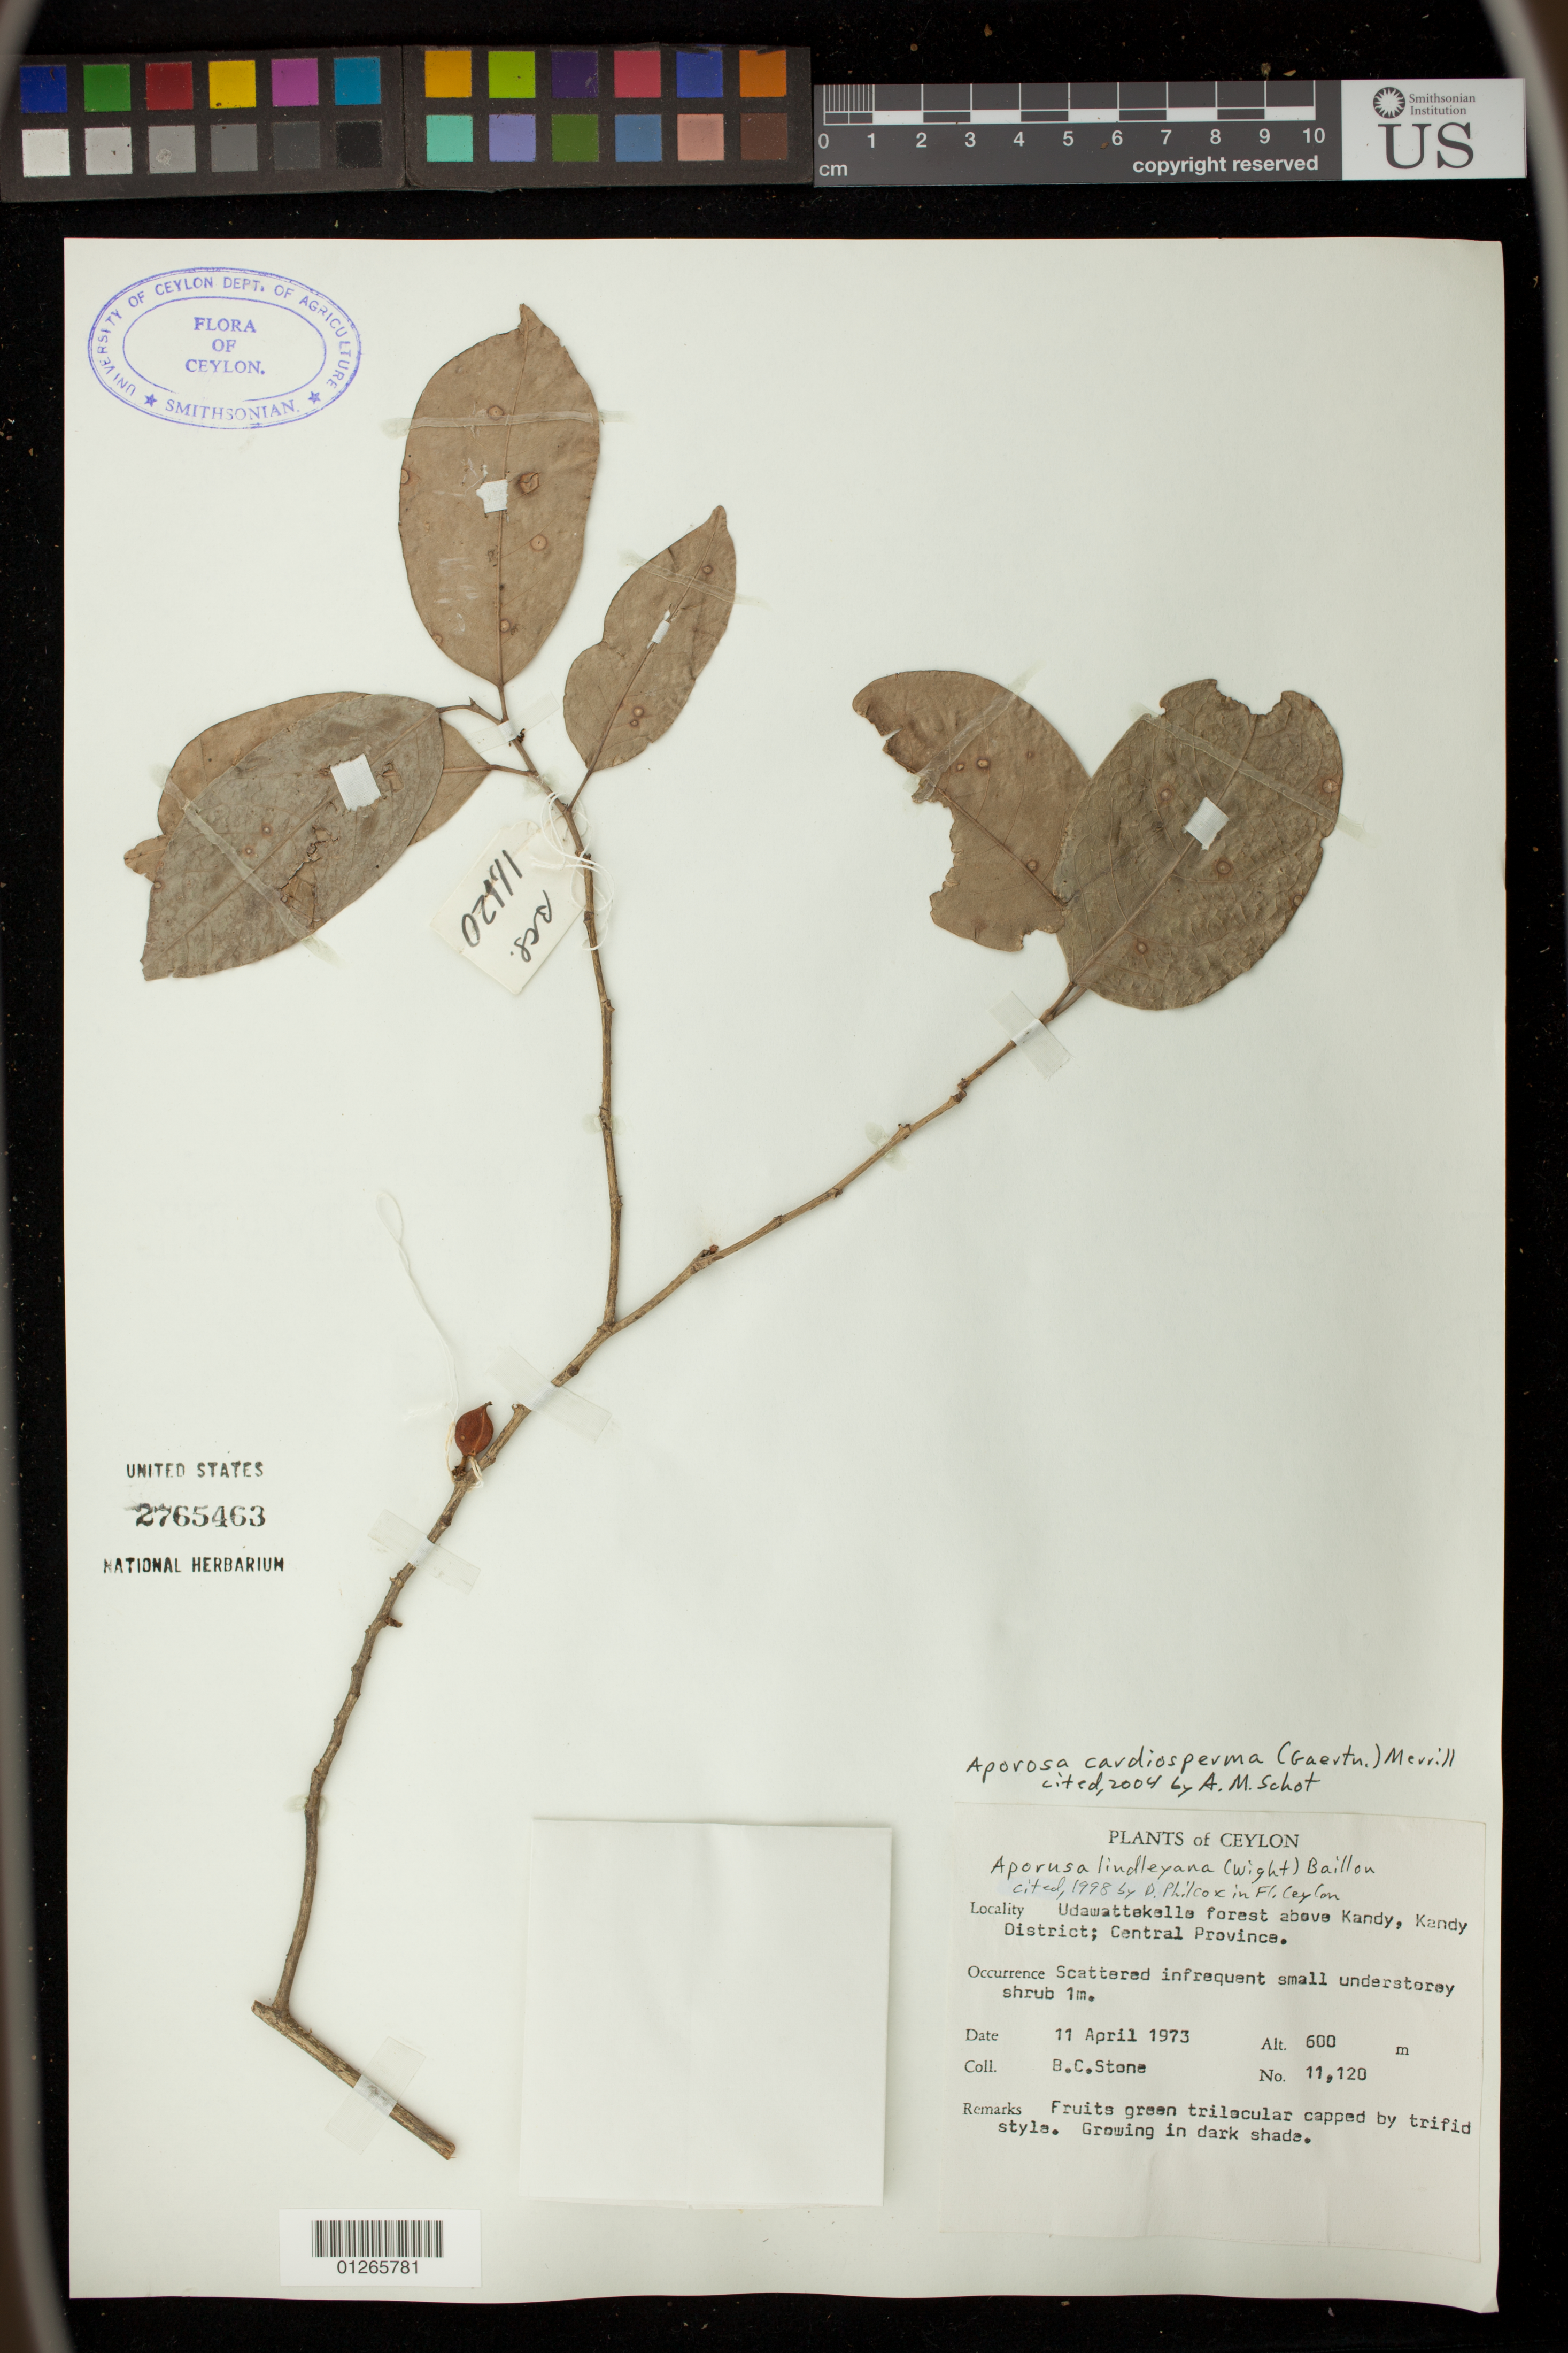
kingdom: Plantae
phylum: Tracheophyta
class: Magnoliopsida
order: Malpighiales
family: Phyllanthaceae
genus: Aporosa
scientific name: Aporosa cardiosperma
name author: (Gaertn.) Merr.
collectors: B. C. Stone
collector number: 11120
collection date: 1973-04-11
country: Sri Lanka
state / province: Central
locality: Udawattekelle forest above Kandy, Kandy District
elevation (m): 600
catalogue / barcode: US 2765463